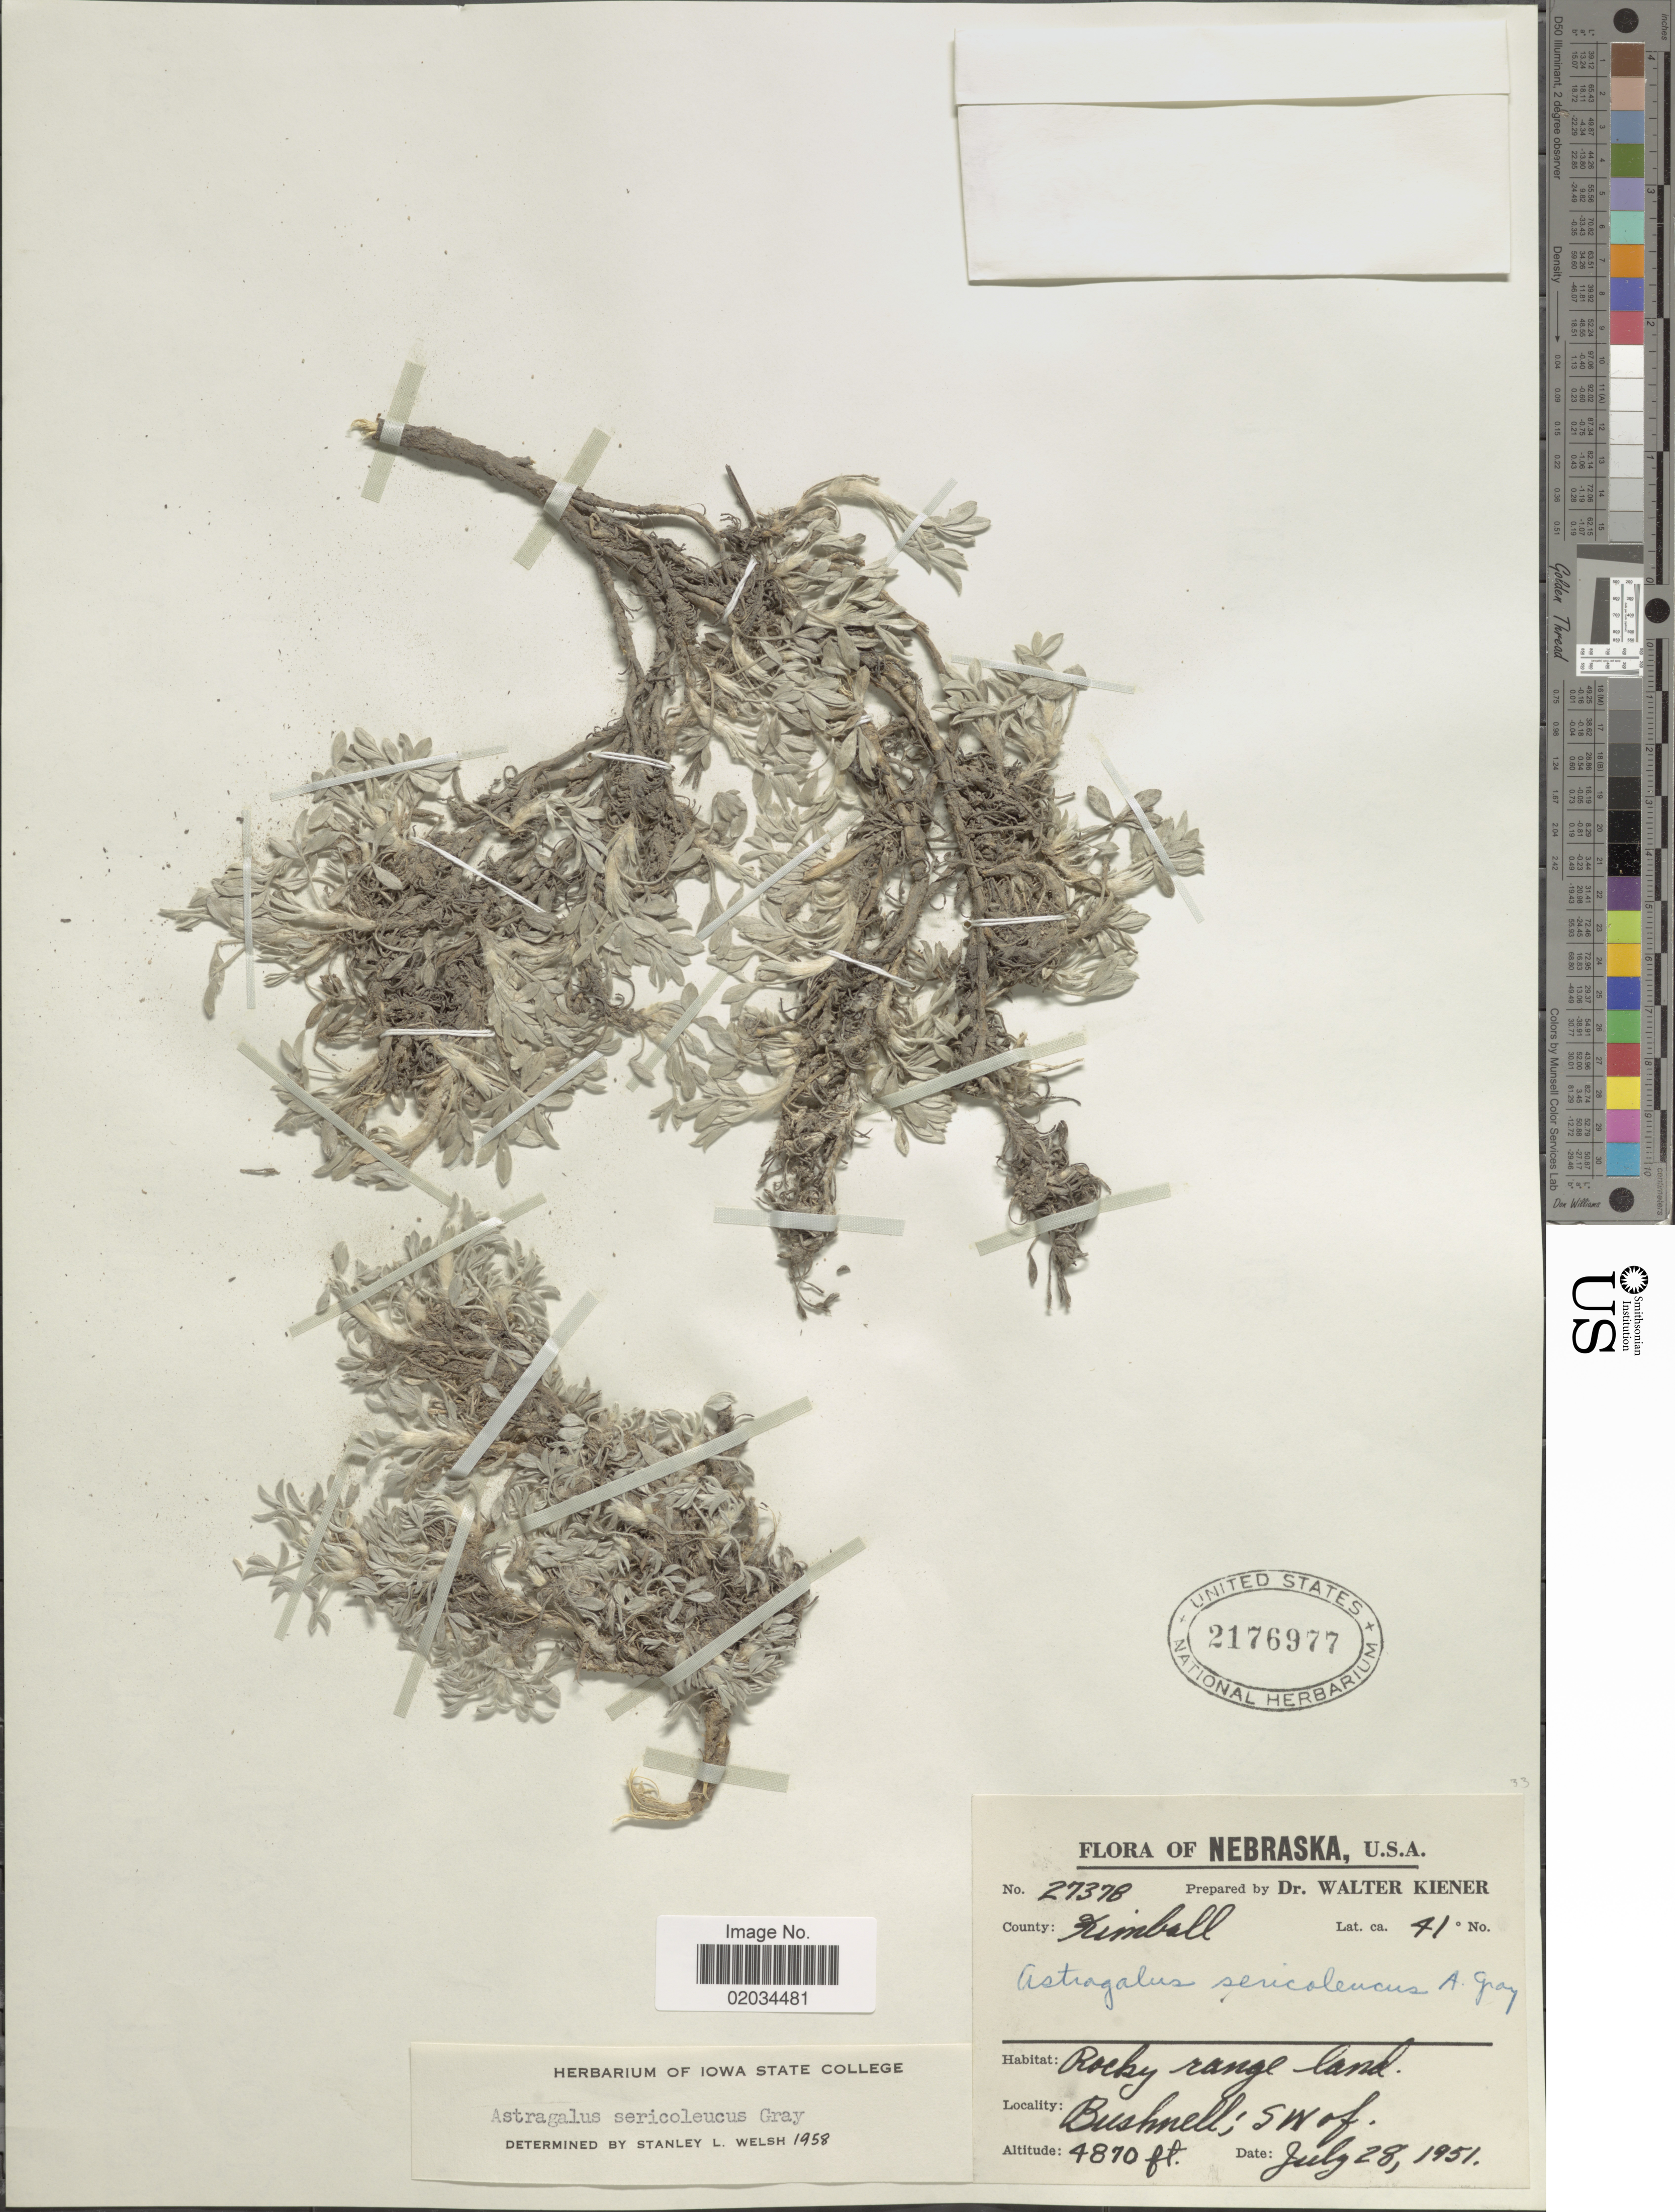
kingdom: Plantae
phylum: Tracheophyta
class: Magnoliopsida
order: Fabales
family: Fabaceae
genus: Astragalus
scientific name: Astragalus sericoleucus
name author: A. Gray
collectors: W. Kiener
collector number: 27378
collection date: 1951-07-28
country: United States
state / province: Nebraska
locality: Kimball County, Rocky range land, Bushnell; SW of.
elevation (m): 1484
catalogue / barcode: US 2176977